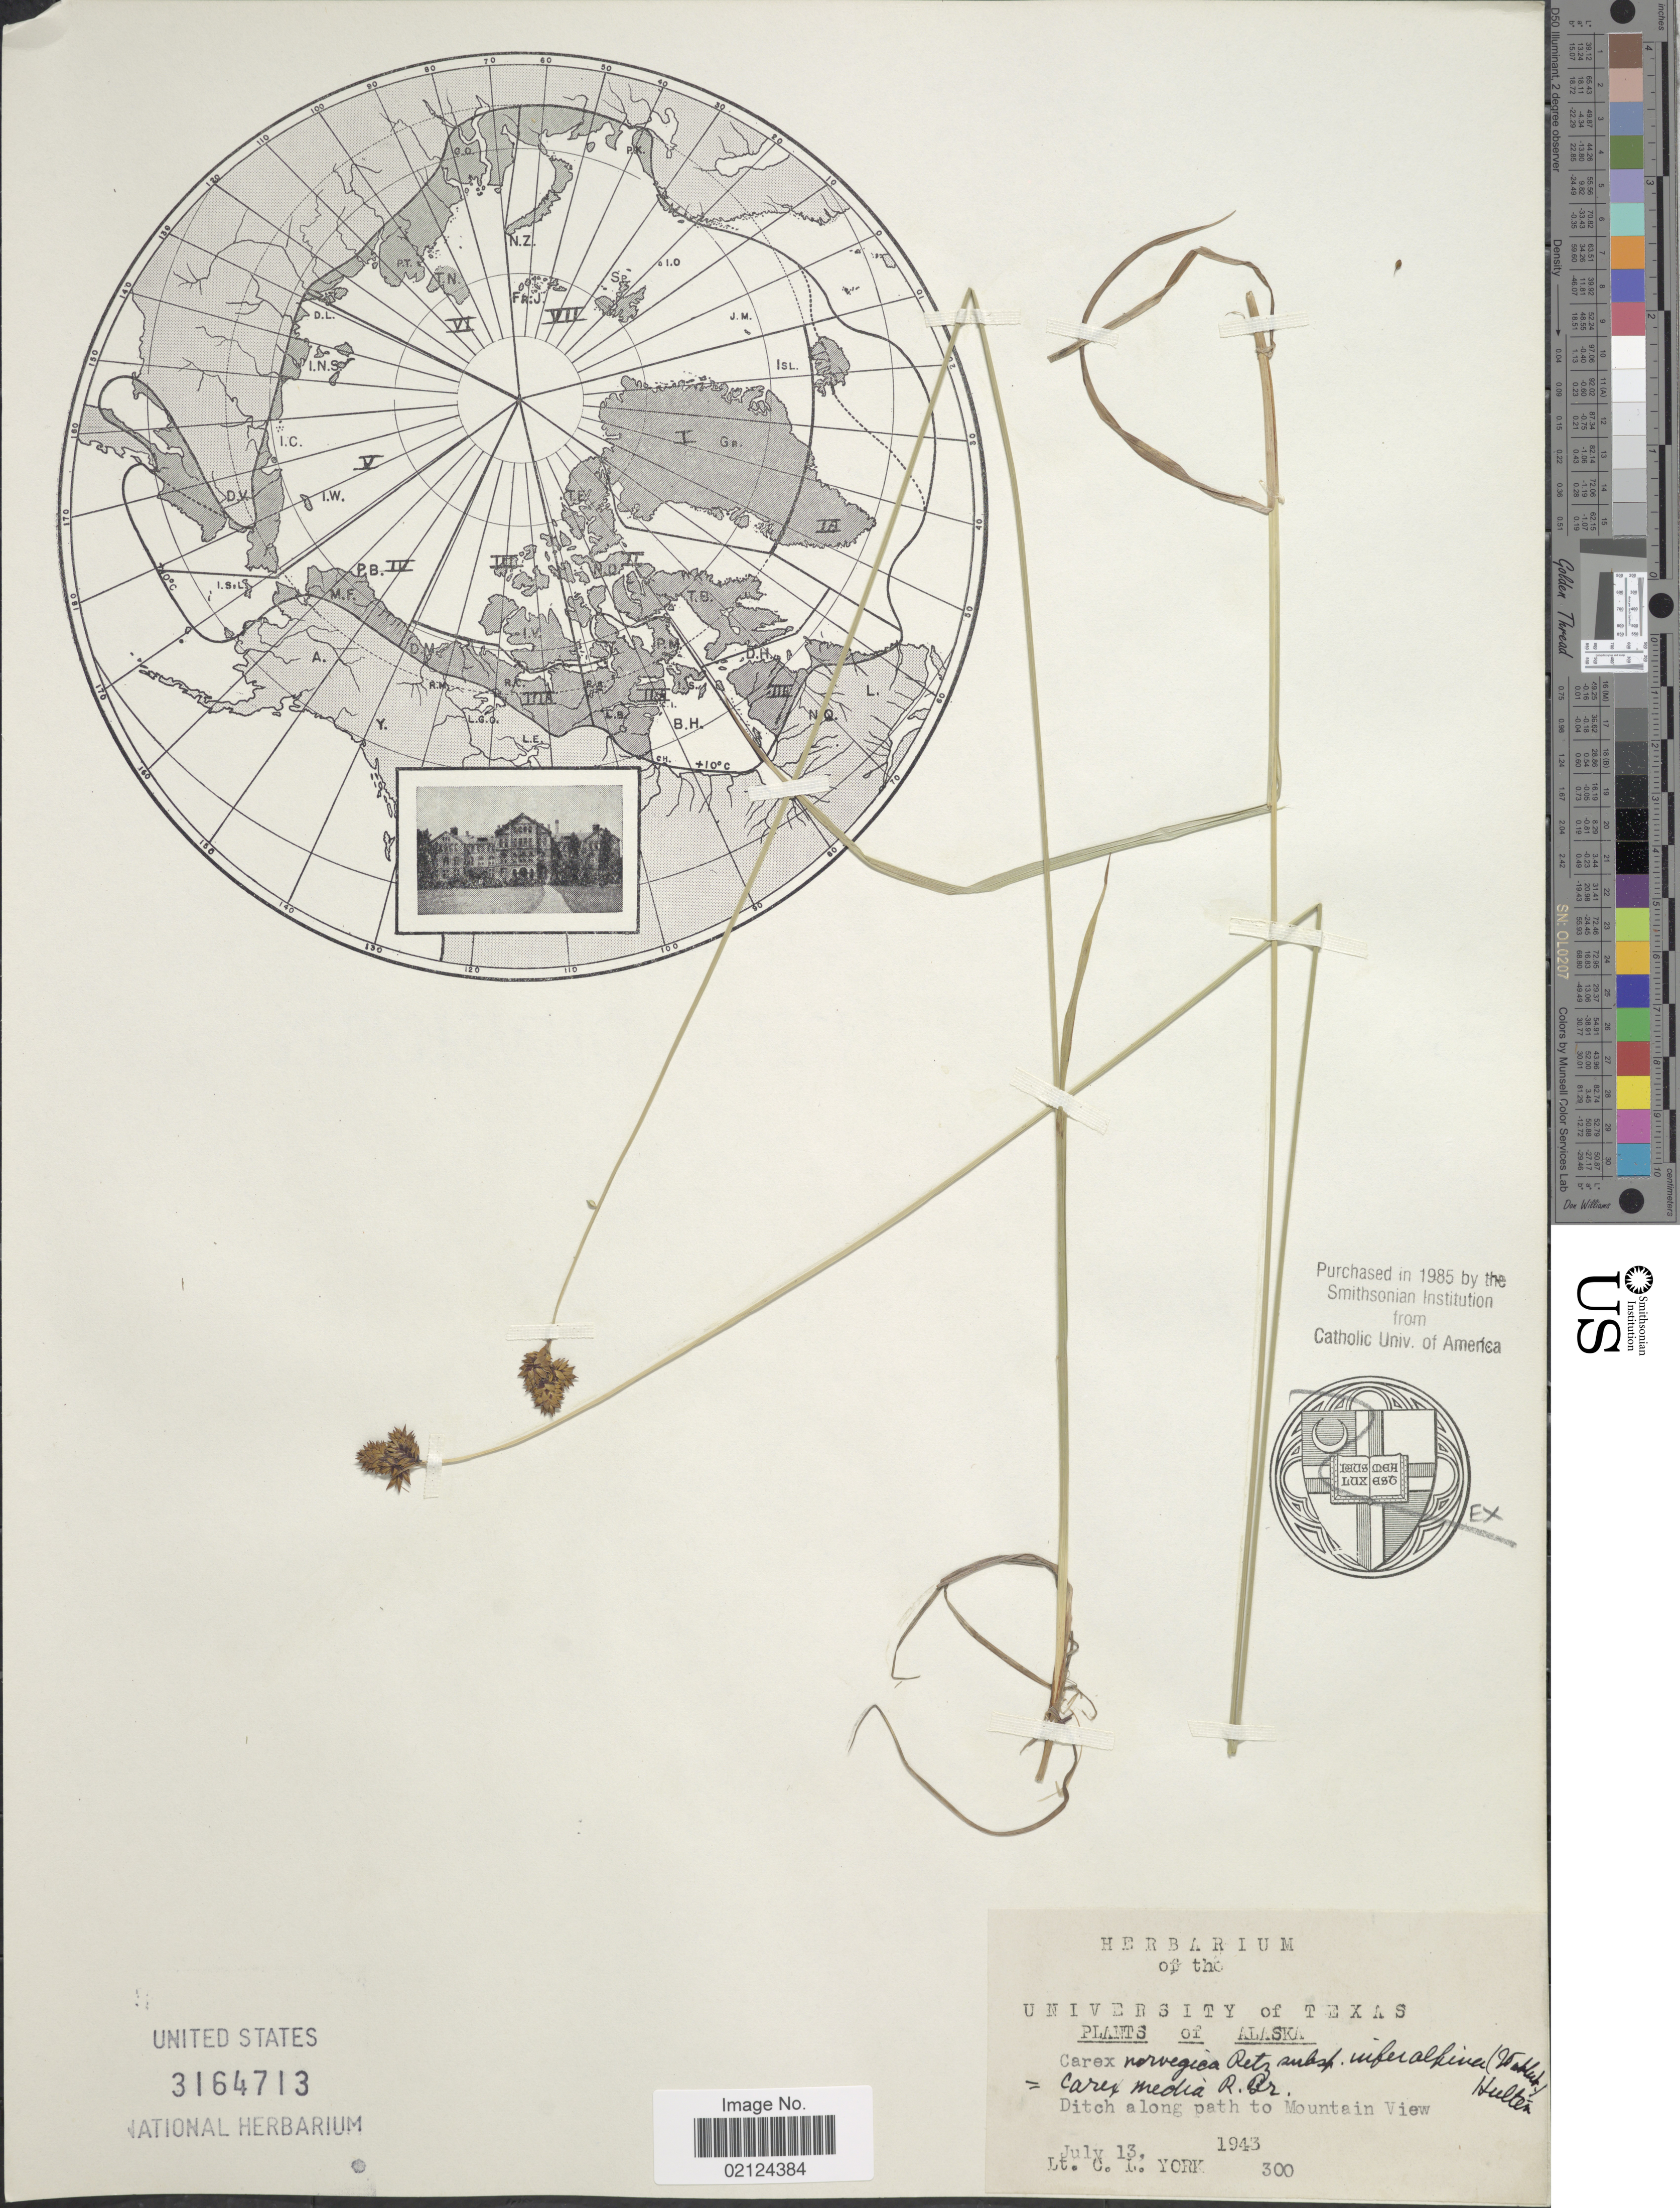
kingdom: Plantae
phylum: Tracheophyta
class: Liliopsida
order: Poales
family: Cyperaceae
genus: Carex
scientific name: Carex media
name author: R. Br.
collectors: C. L. York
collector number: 300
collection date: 1943-07-13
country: United States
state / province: Alaska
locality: Along path to Mountain View.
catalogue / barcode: US 3164713